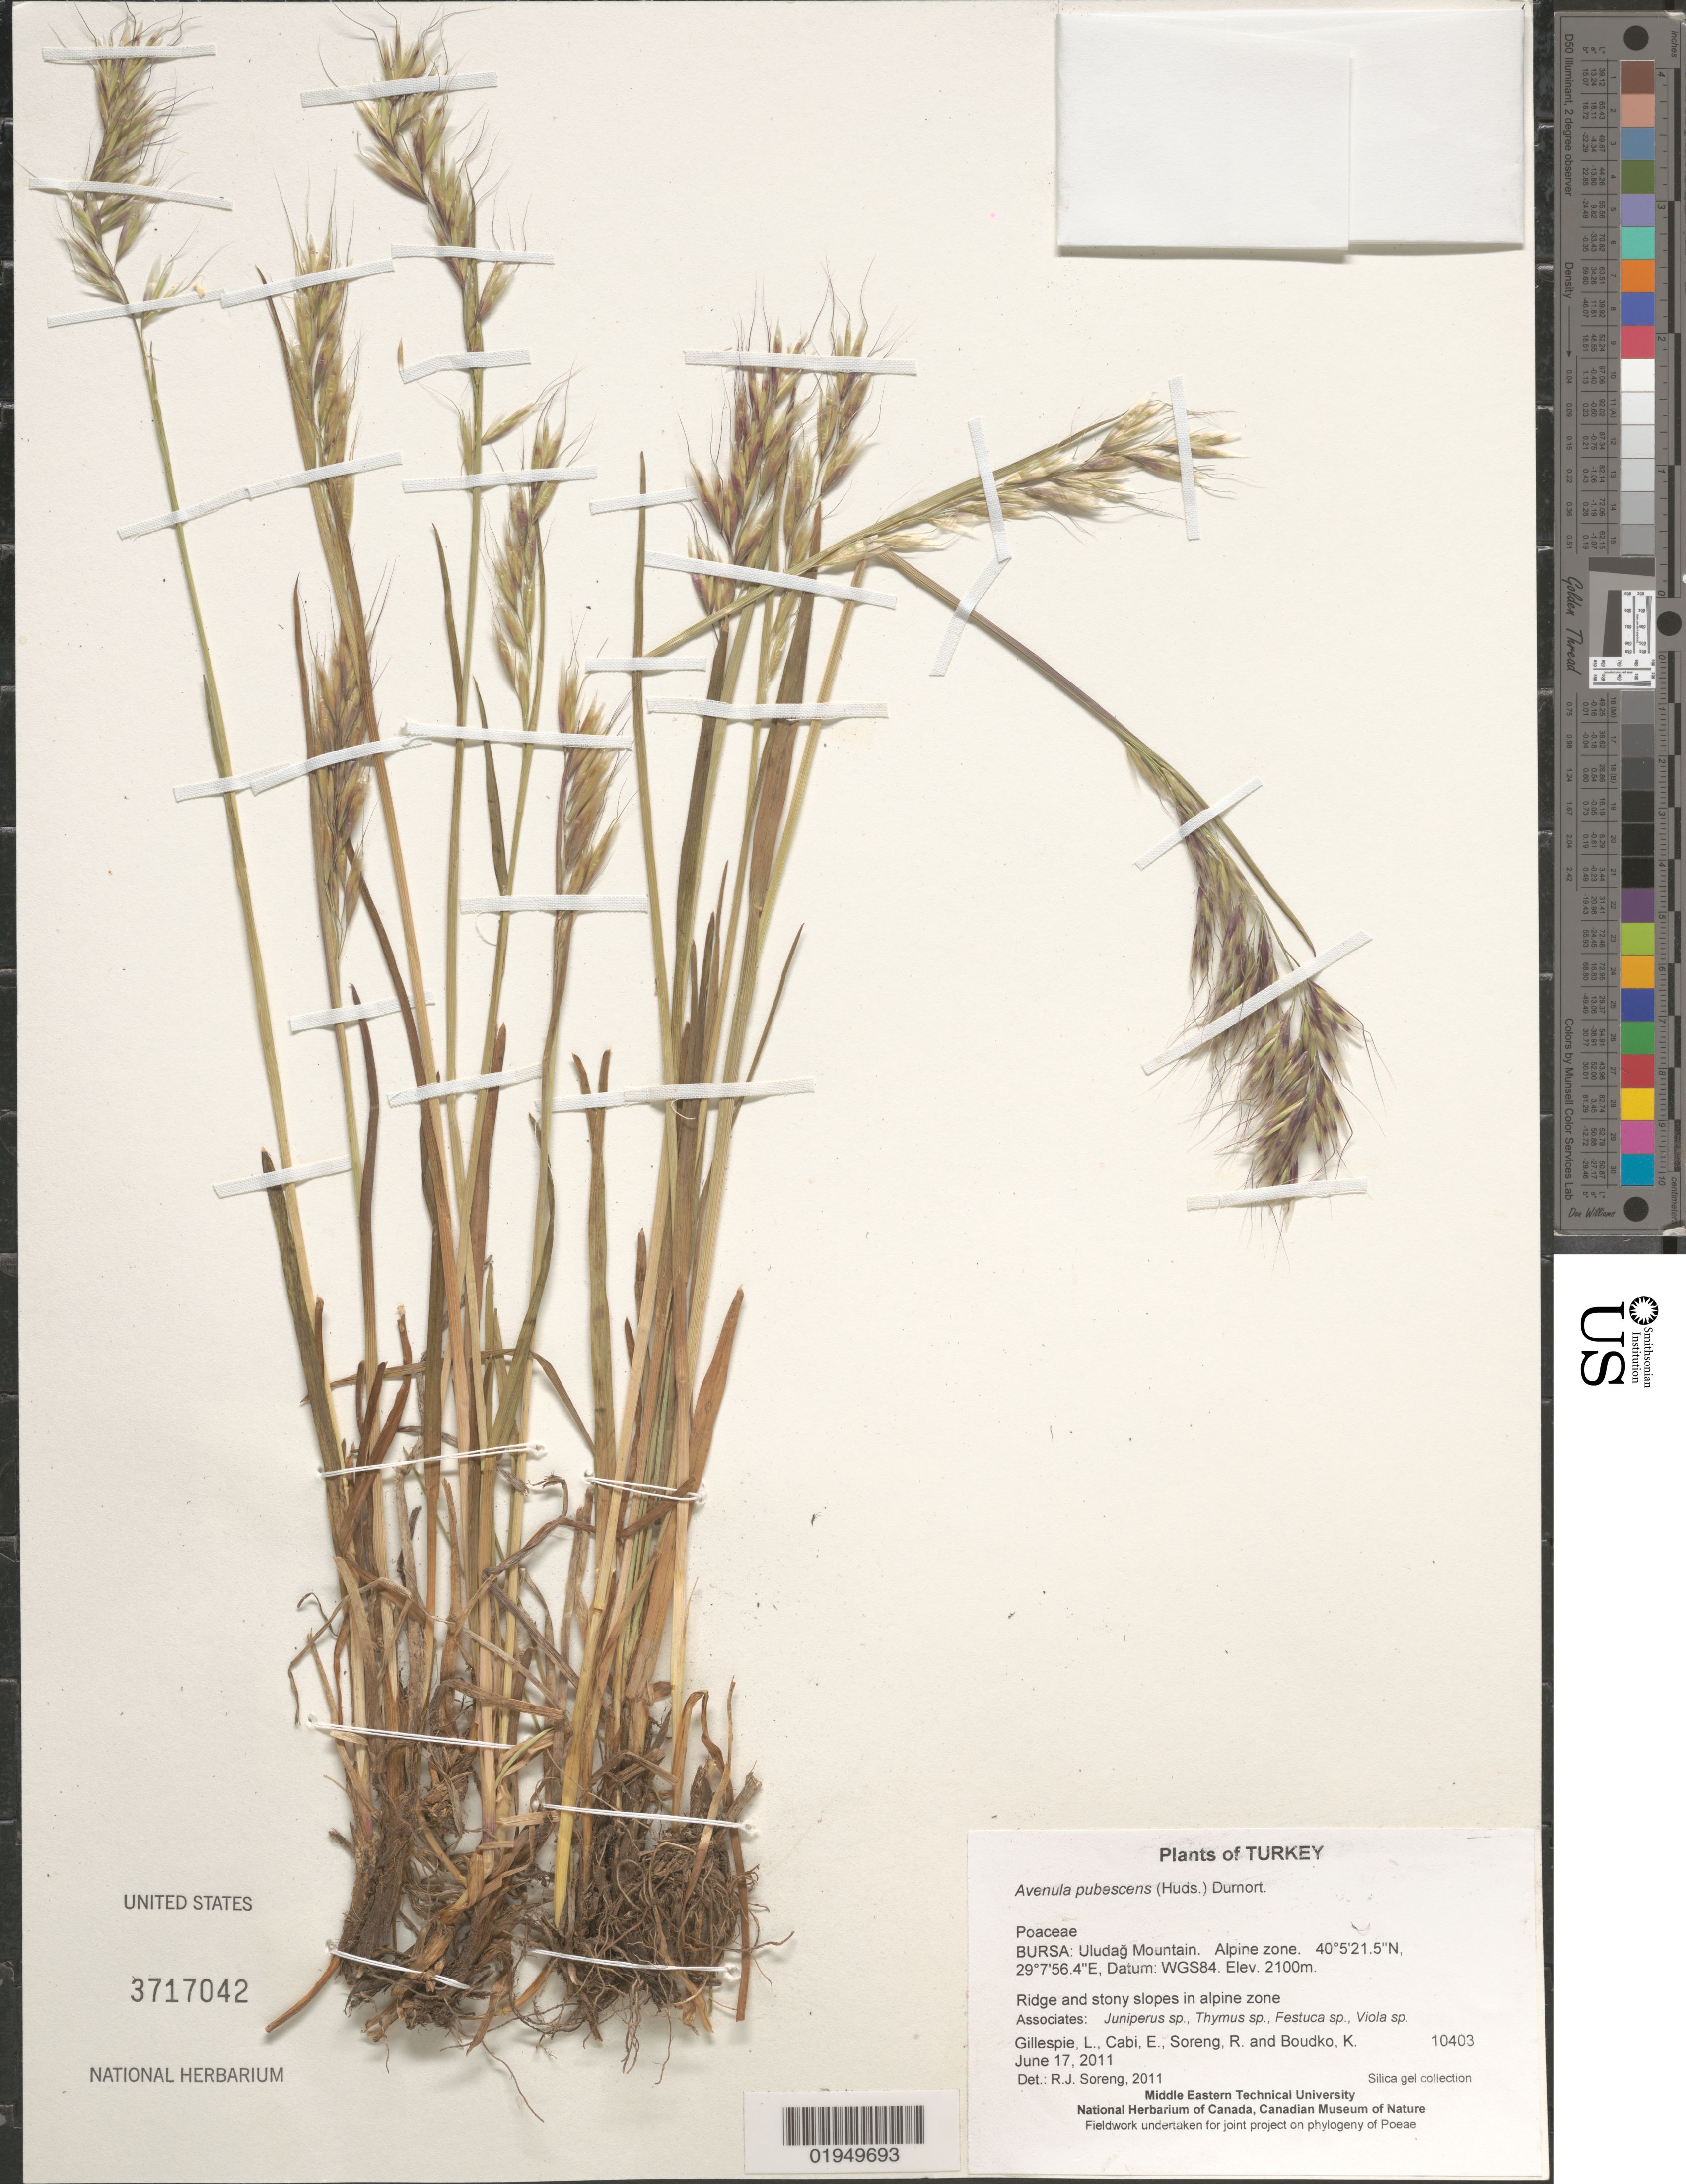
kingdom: Plantae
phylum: Tracheophyta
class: Liliopsida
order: Poales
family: Poaceae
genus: Avenula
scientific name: Avenula pubescens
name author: (Huds.) Dumort.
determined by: Soreng, Robert J., Research Associate (BOT), Smithsonian Institution - National Museum of Natural History (UNITED STATES)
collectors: L. J. Gillespie, E. Cabi, R. J. Soreng & K. Boudko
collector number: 10403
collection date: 2011-06-17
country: Turkey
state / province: Bursa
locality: Uludag Mountain. Alpine zone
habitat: Ridge and stony slopes in alpine zone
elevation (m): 2100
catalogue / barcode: US 3717042